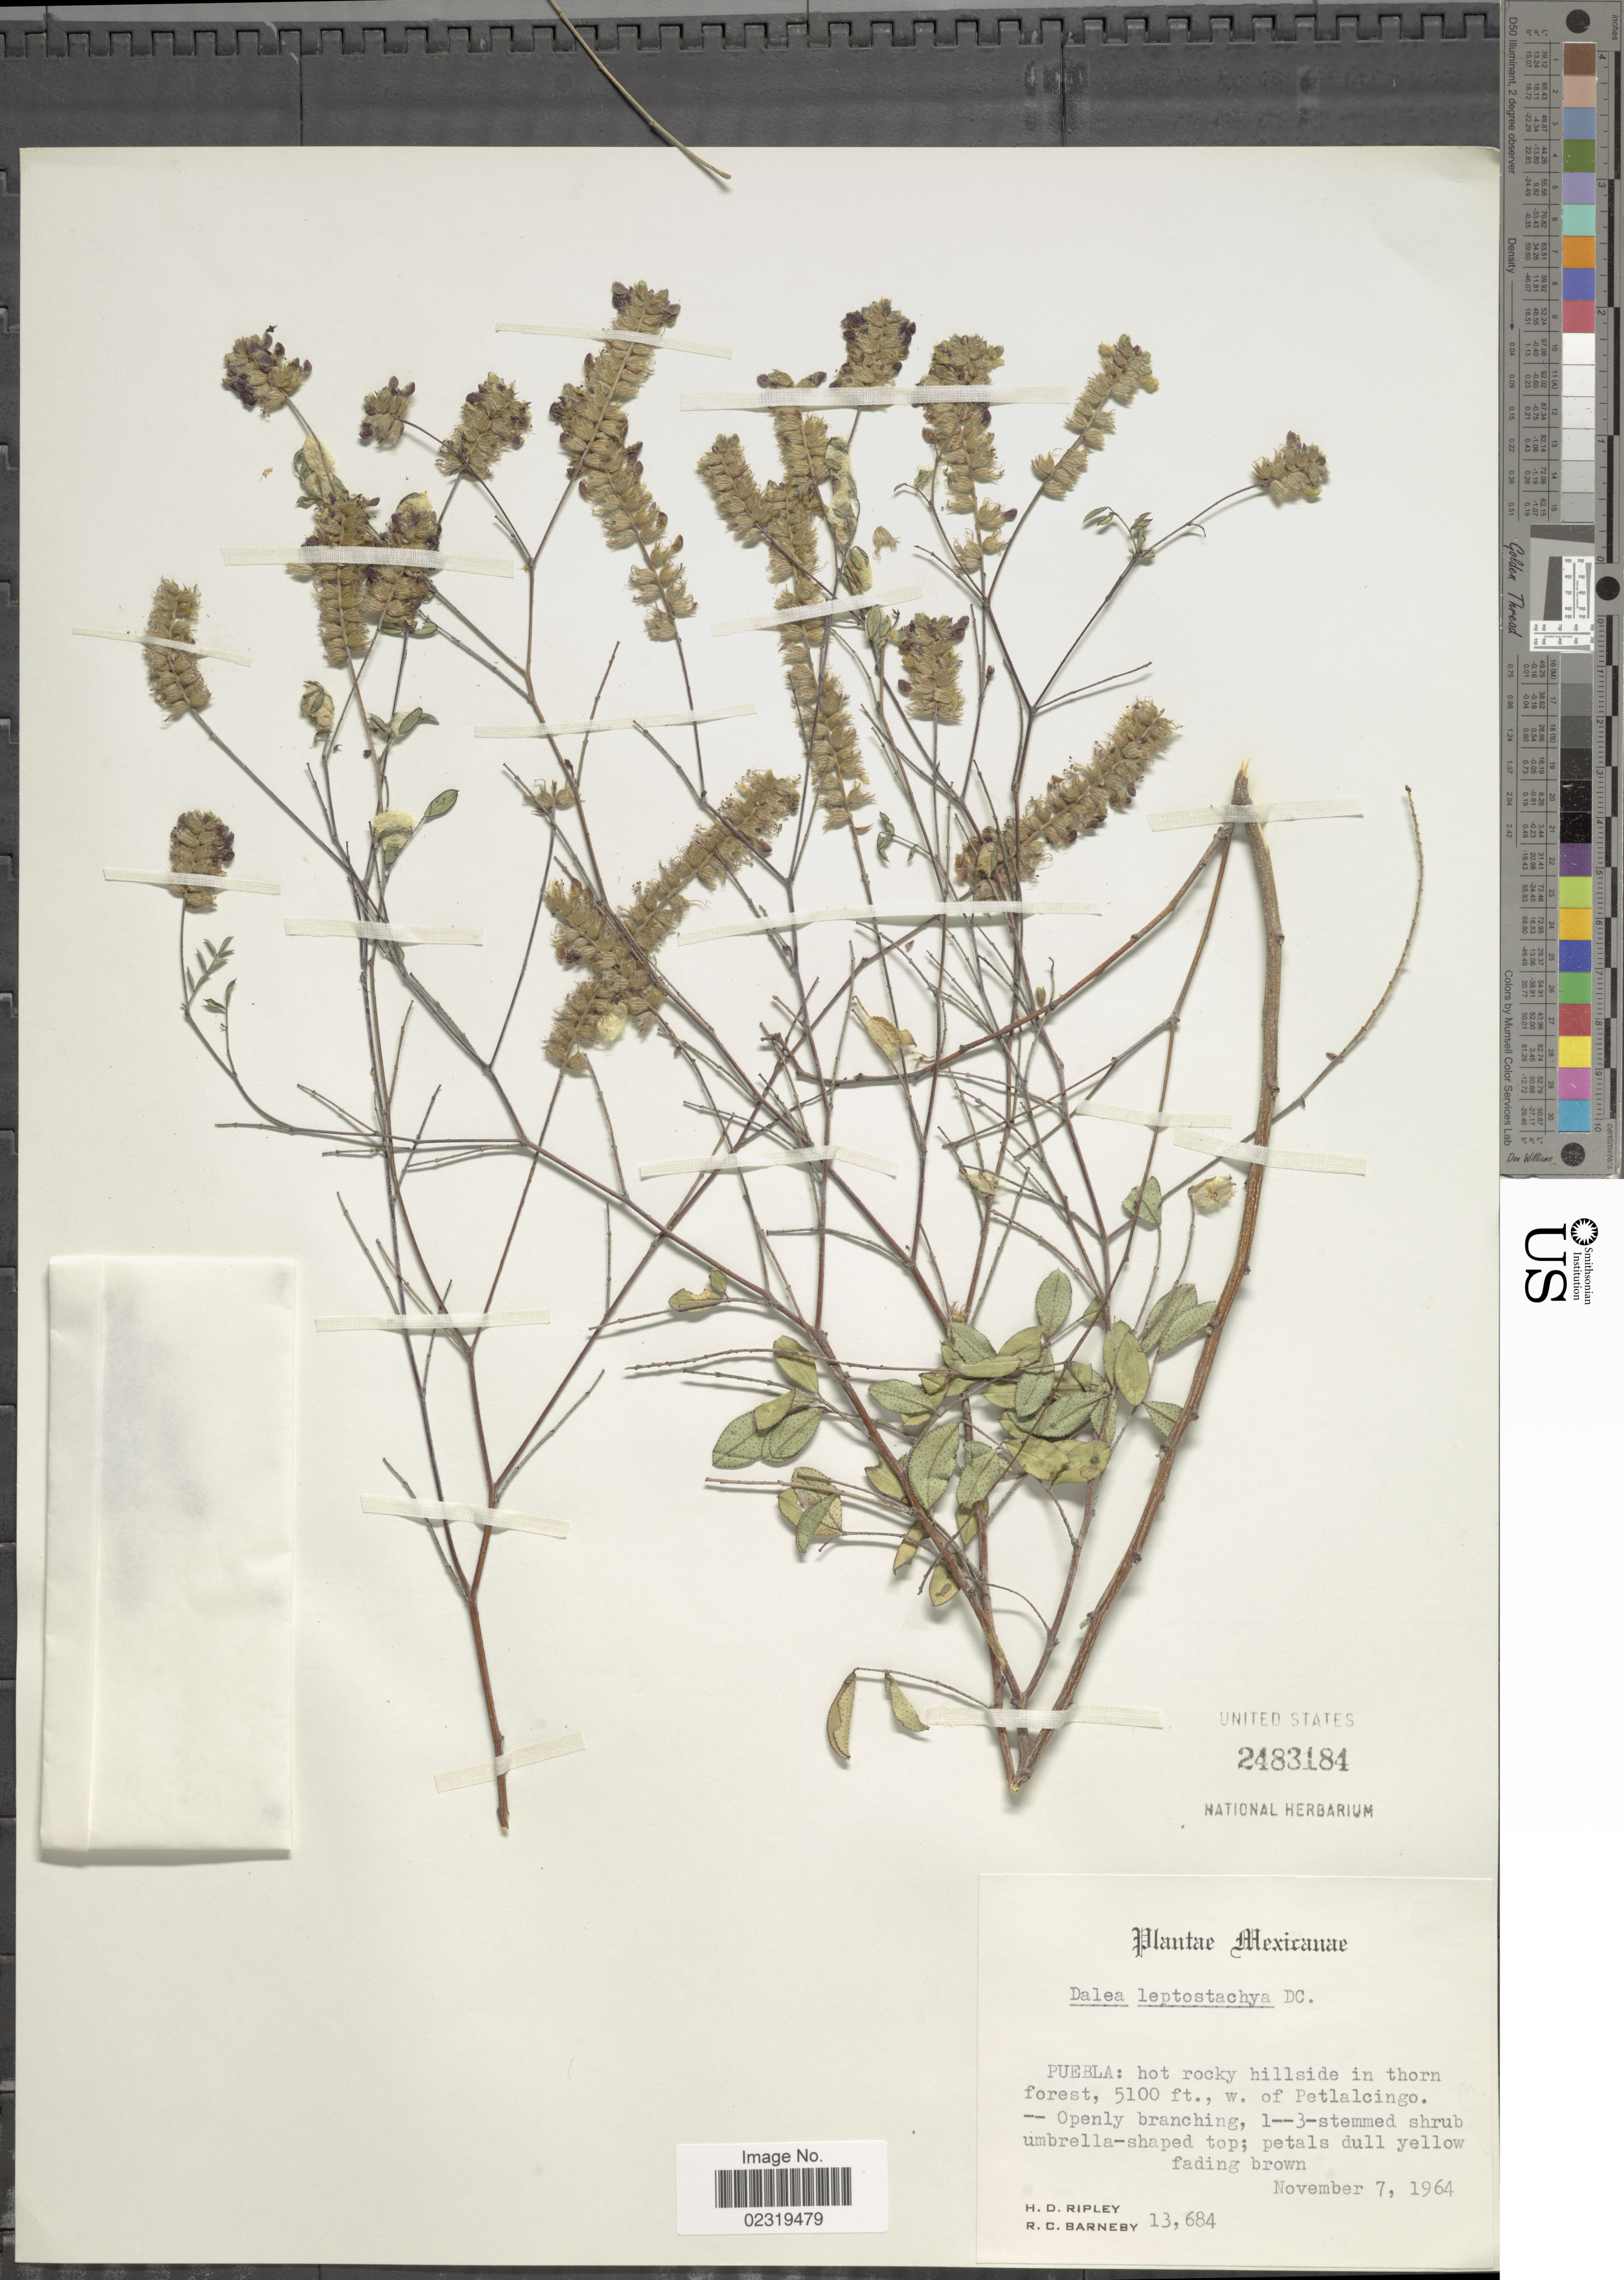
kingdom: Plantae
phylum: Tracheophyta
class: Magnoliopsida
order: Fabales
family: Fabaceae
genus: Dalea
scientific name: Dalea leptostachya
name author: DC.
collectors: H. Ripley & R. C. Barneby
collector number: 13684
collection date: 1964-11-07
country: Mexico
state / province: Puebla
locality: Hot rocky hillside in thorn forest., w. of Petlalcingo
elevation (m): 1554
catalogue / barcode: US 2483184